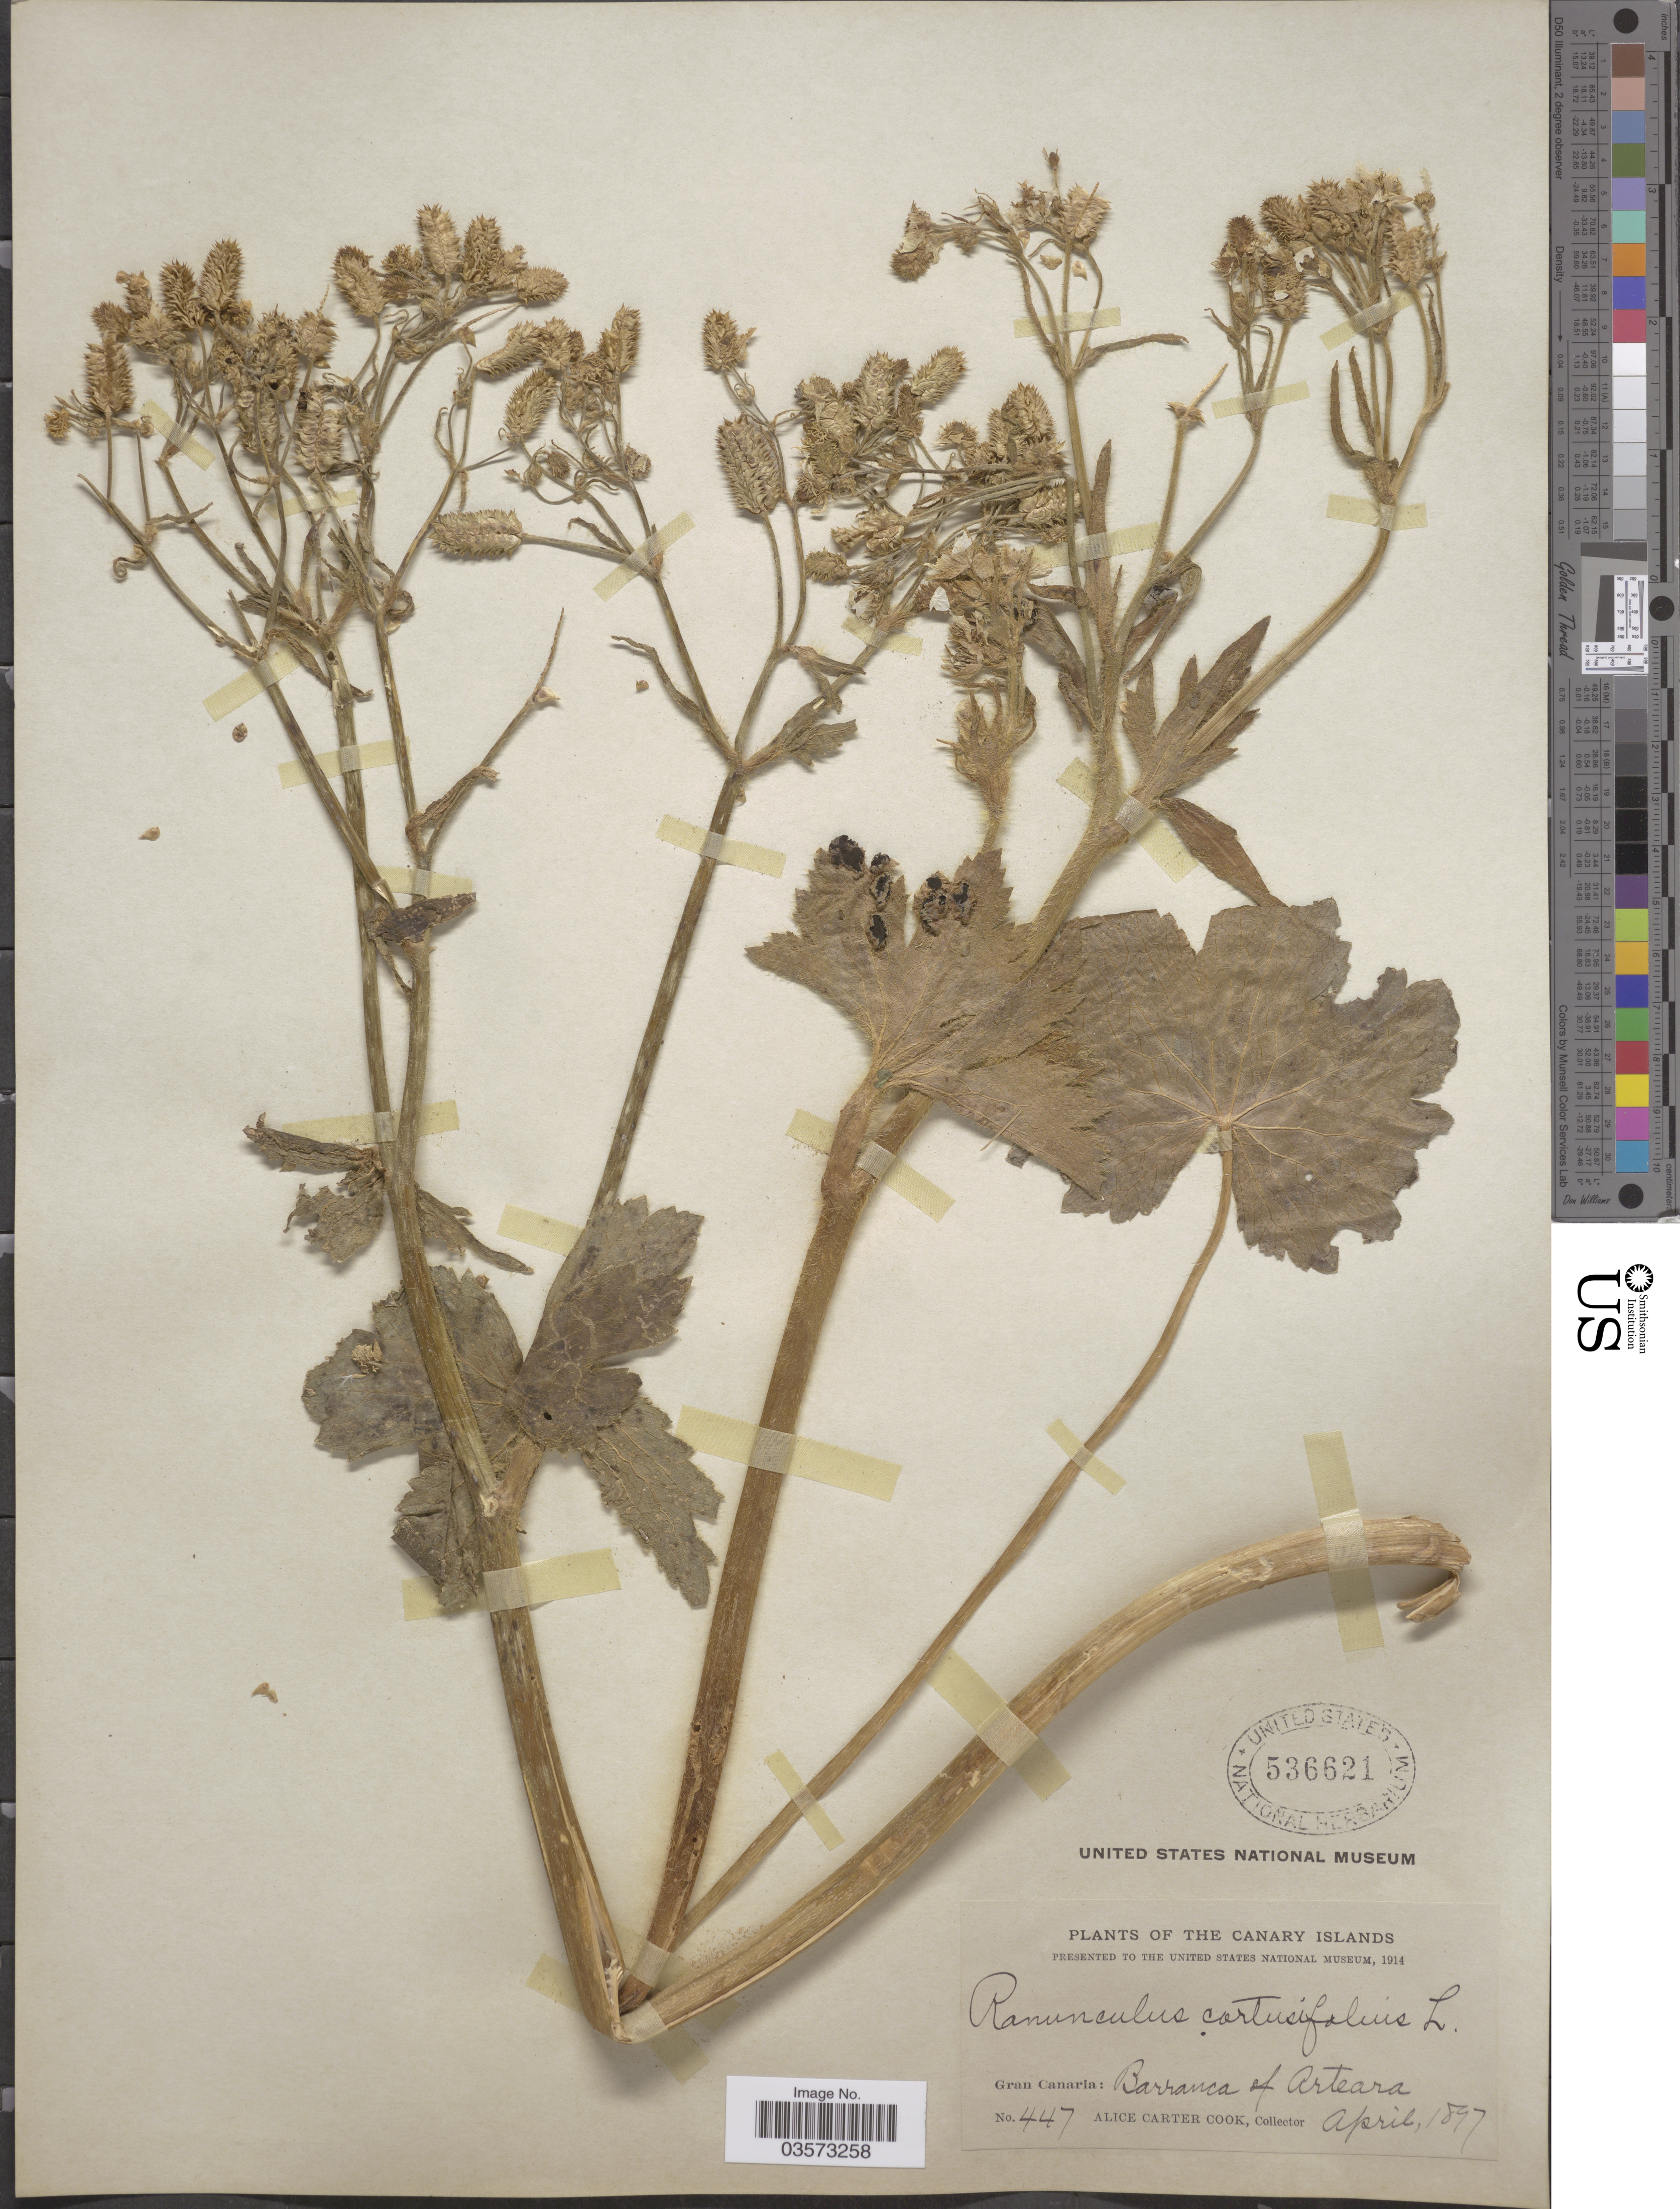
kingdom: Plantae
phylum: Tracheophyta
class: Magnoliopsida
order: Ranunculales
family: Ranunculaceae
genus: Ranunculus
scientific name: Ranunculus cortusifolius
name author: Willd.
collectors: Alice C. Cook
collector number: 447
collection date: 1897-04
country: Spain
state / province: Canarias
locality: The Canary Islands. Gran Canaria: Barranca of Arteara.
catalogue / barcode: US 536621